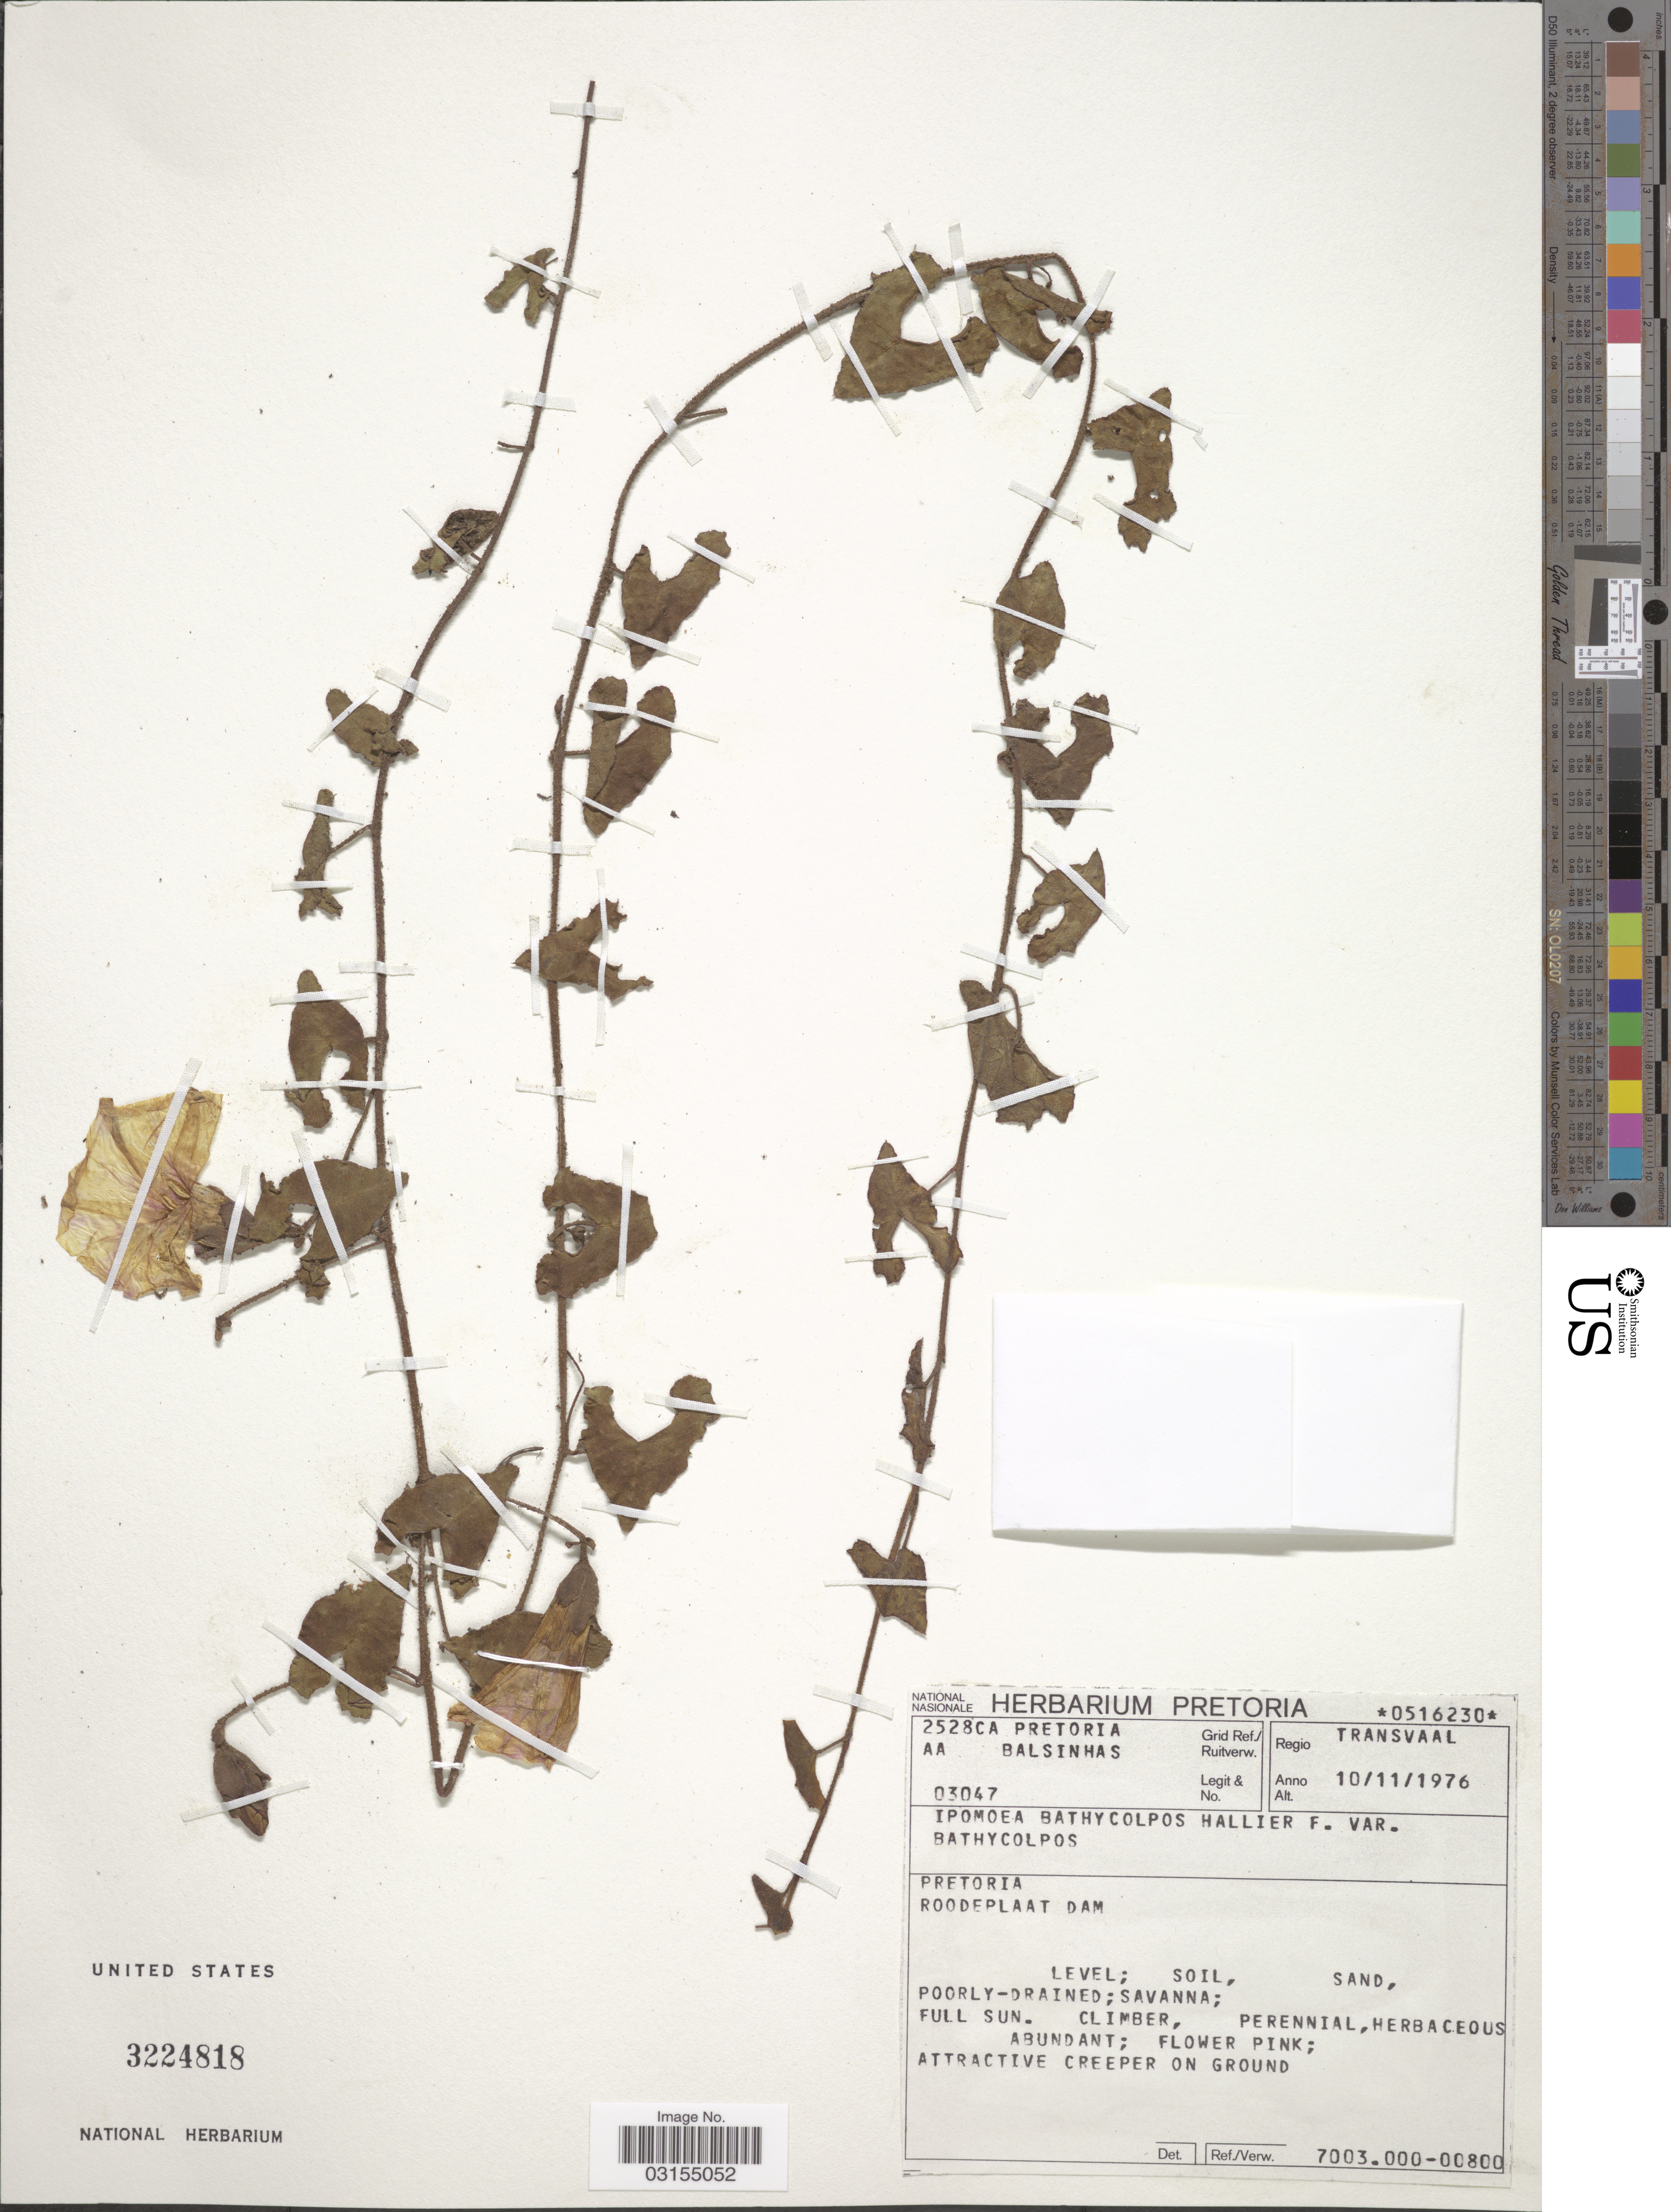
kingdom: Plantae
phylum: Tracheophyta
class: Magnoliopsida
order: Solanales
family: Convolvulaceae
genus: Ipomoea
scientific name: Ipomoea bathycolpos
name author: Hallier f.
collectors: A. A. Balsinhas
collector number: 03047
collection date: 1976-11-10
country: South Africa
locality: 2528CA Pretoria Grid Ref. Regio Transvaal. Pretoria, Roodeplaat Dam.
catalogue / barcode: US 3224818